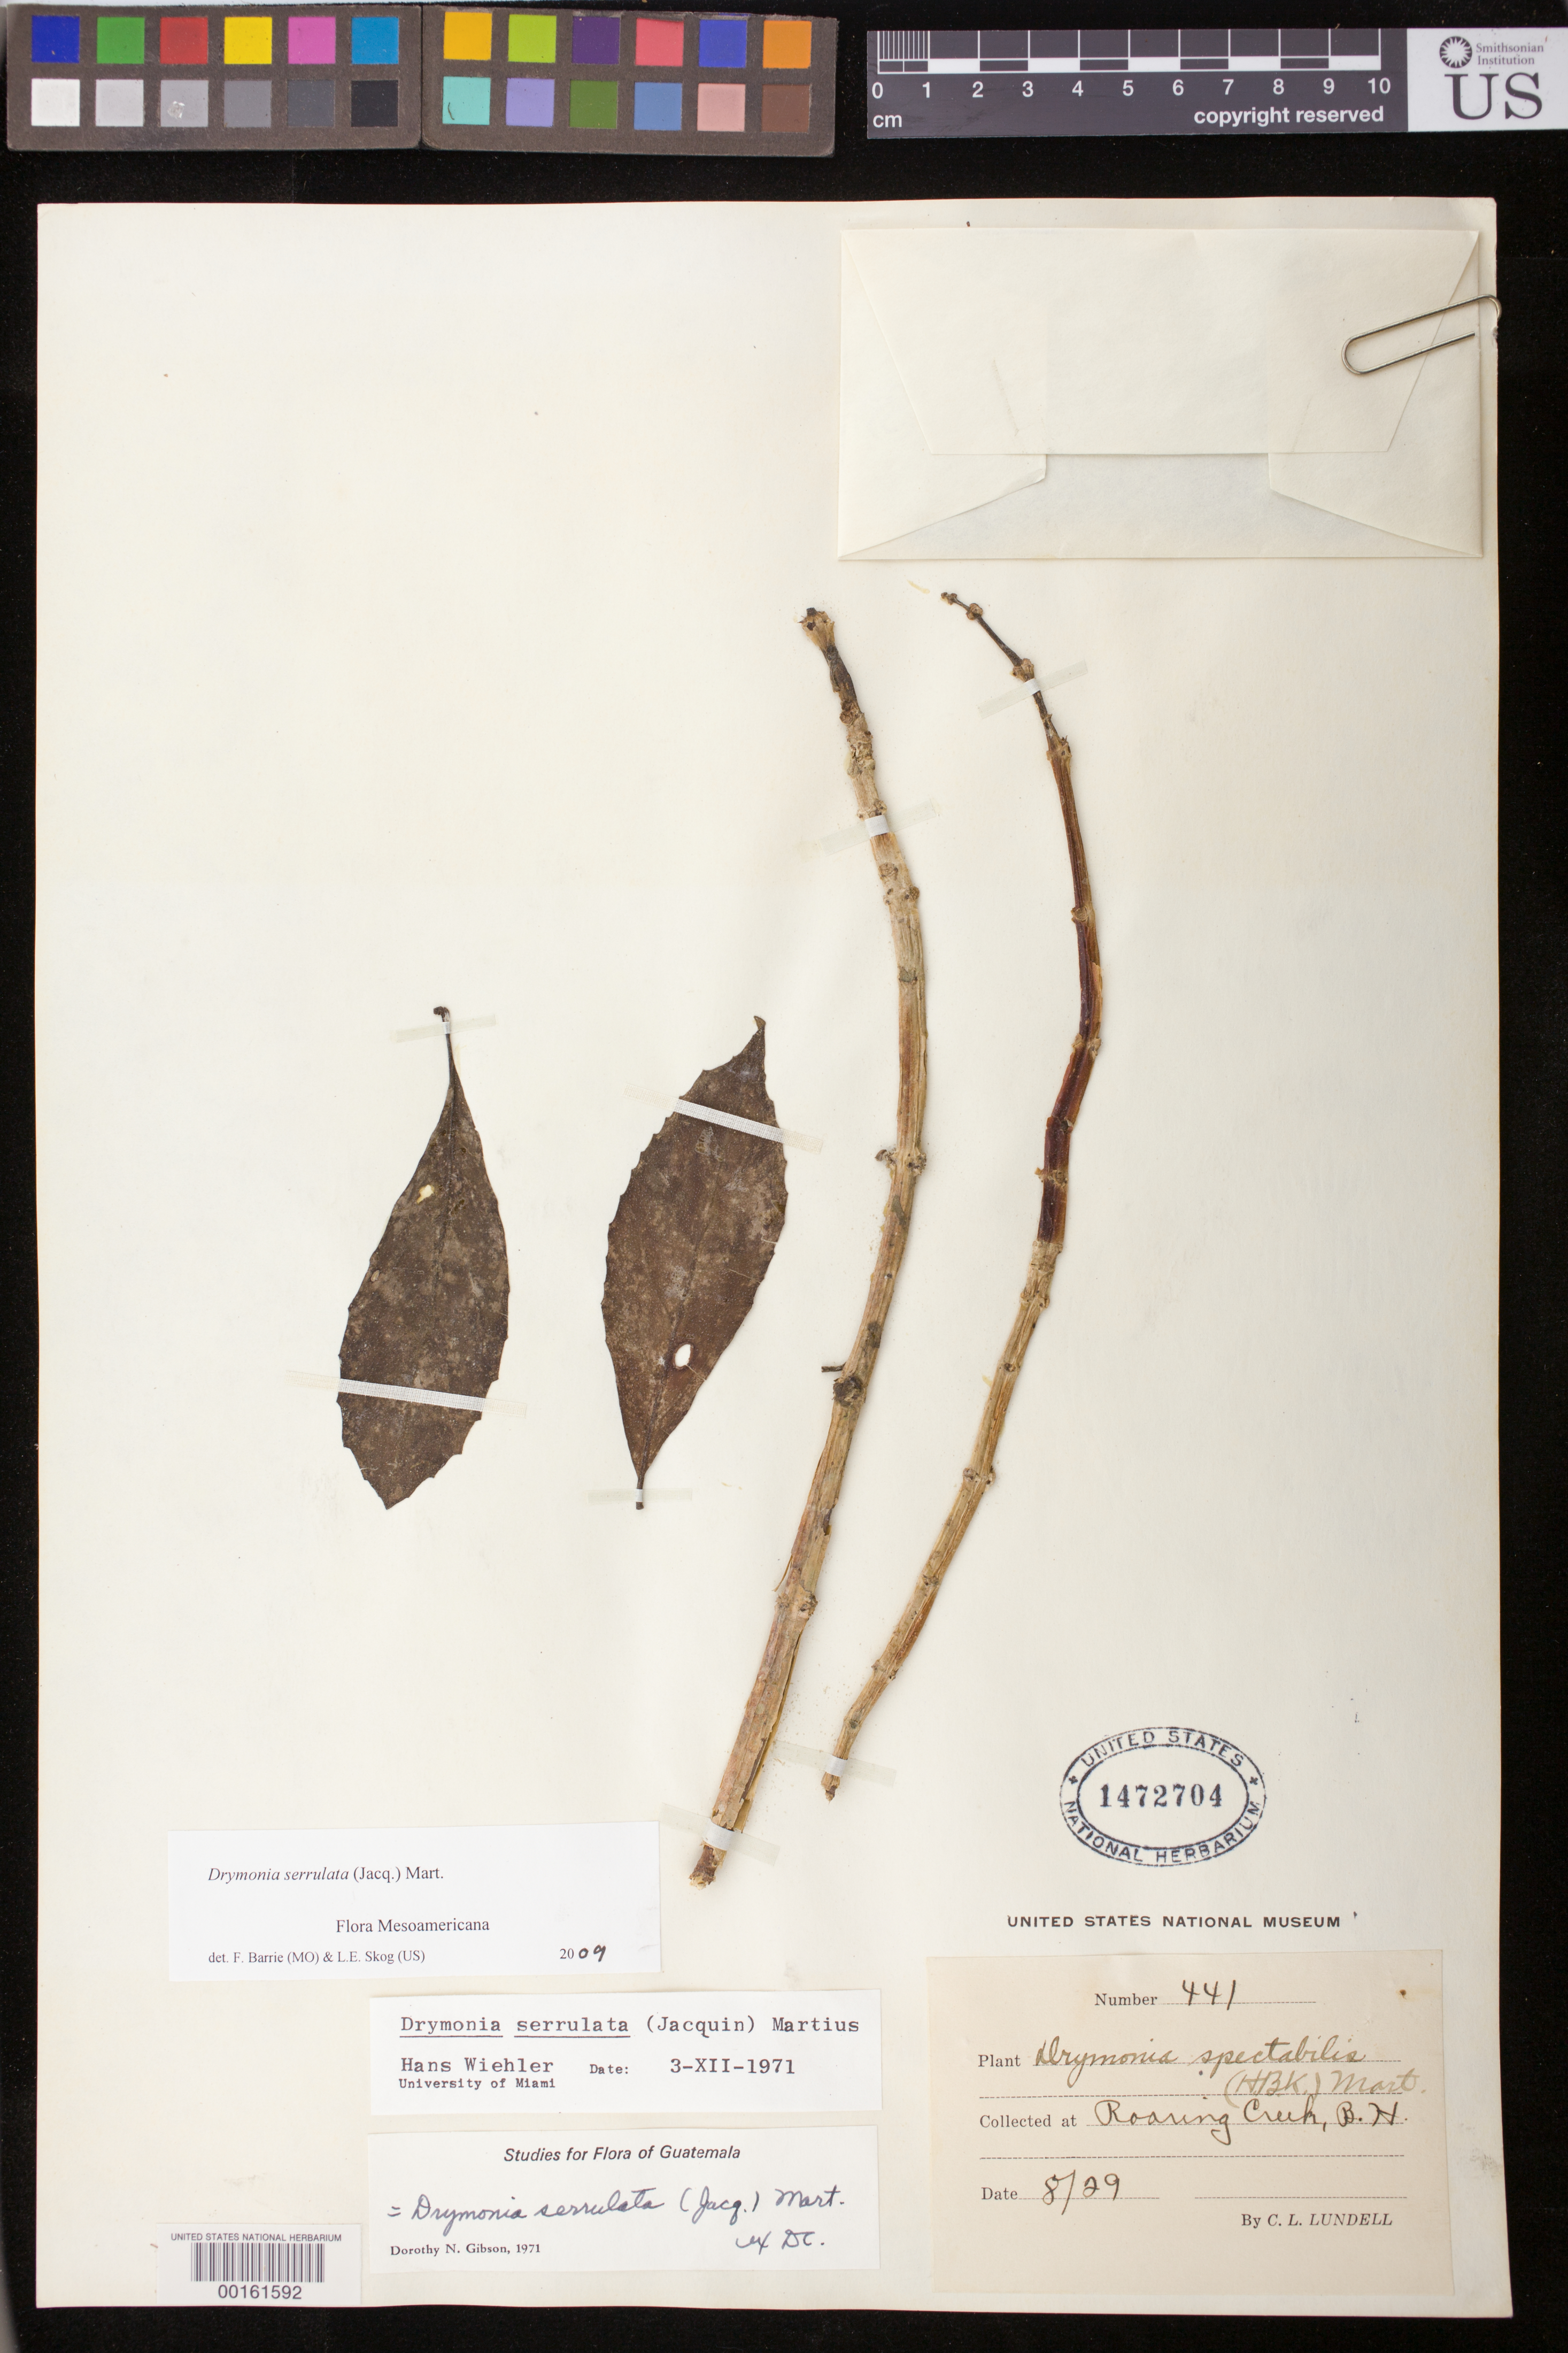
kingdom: Plantae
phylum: Tracheophyta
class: Magnoliopsida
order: Lamiales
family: Gesneriaceae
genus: Drymonia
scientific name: Drymonia serrulata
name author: (Jacq.) Mart.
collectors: C. L. Lundell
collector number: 441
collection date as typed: Aug 1929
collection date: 1929-08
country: Belize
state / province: Cayo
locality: Roaring Creek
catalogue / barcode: US 1472704